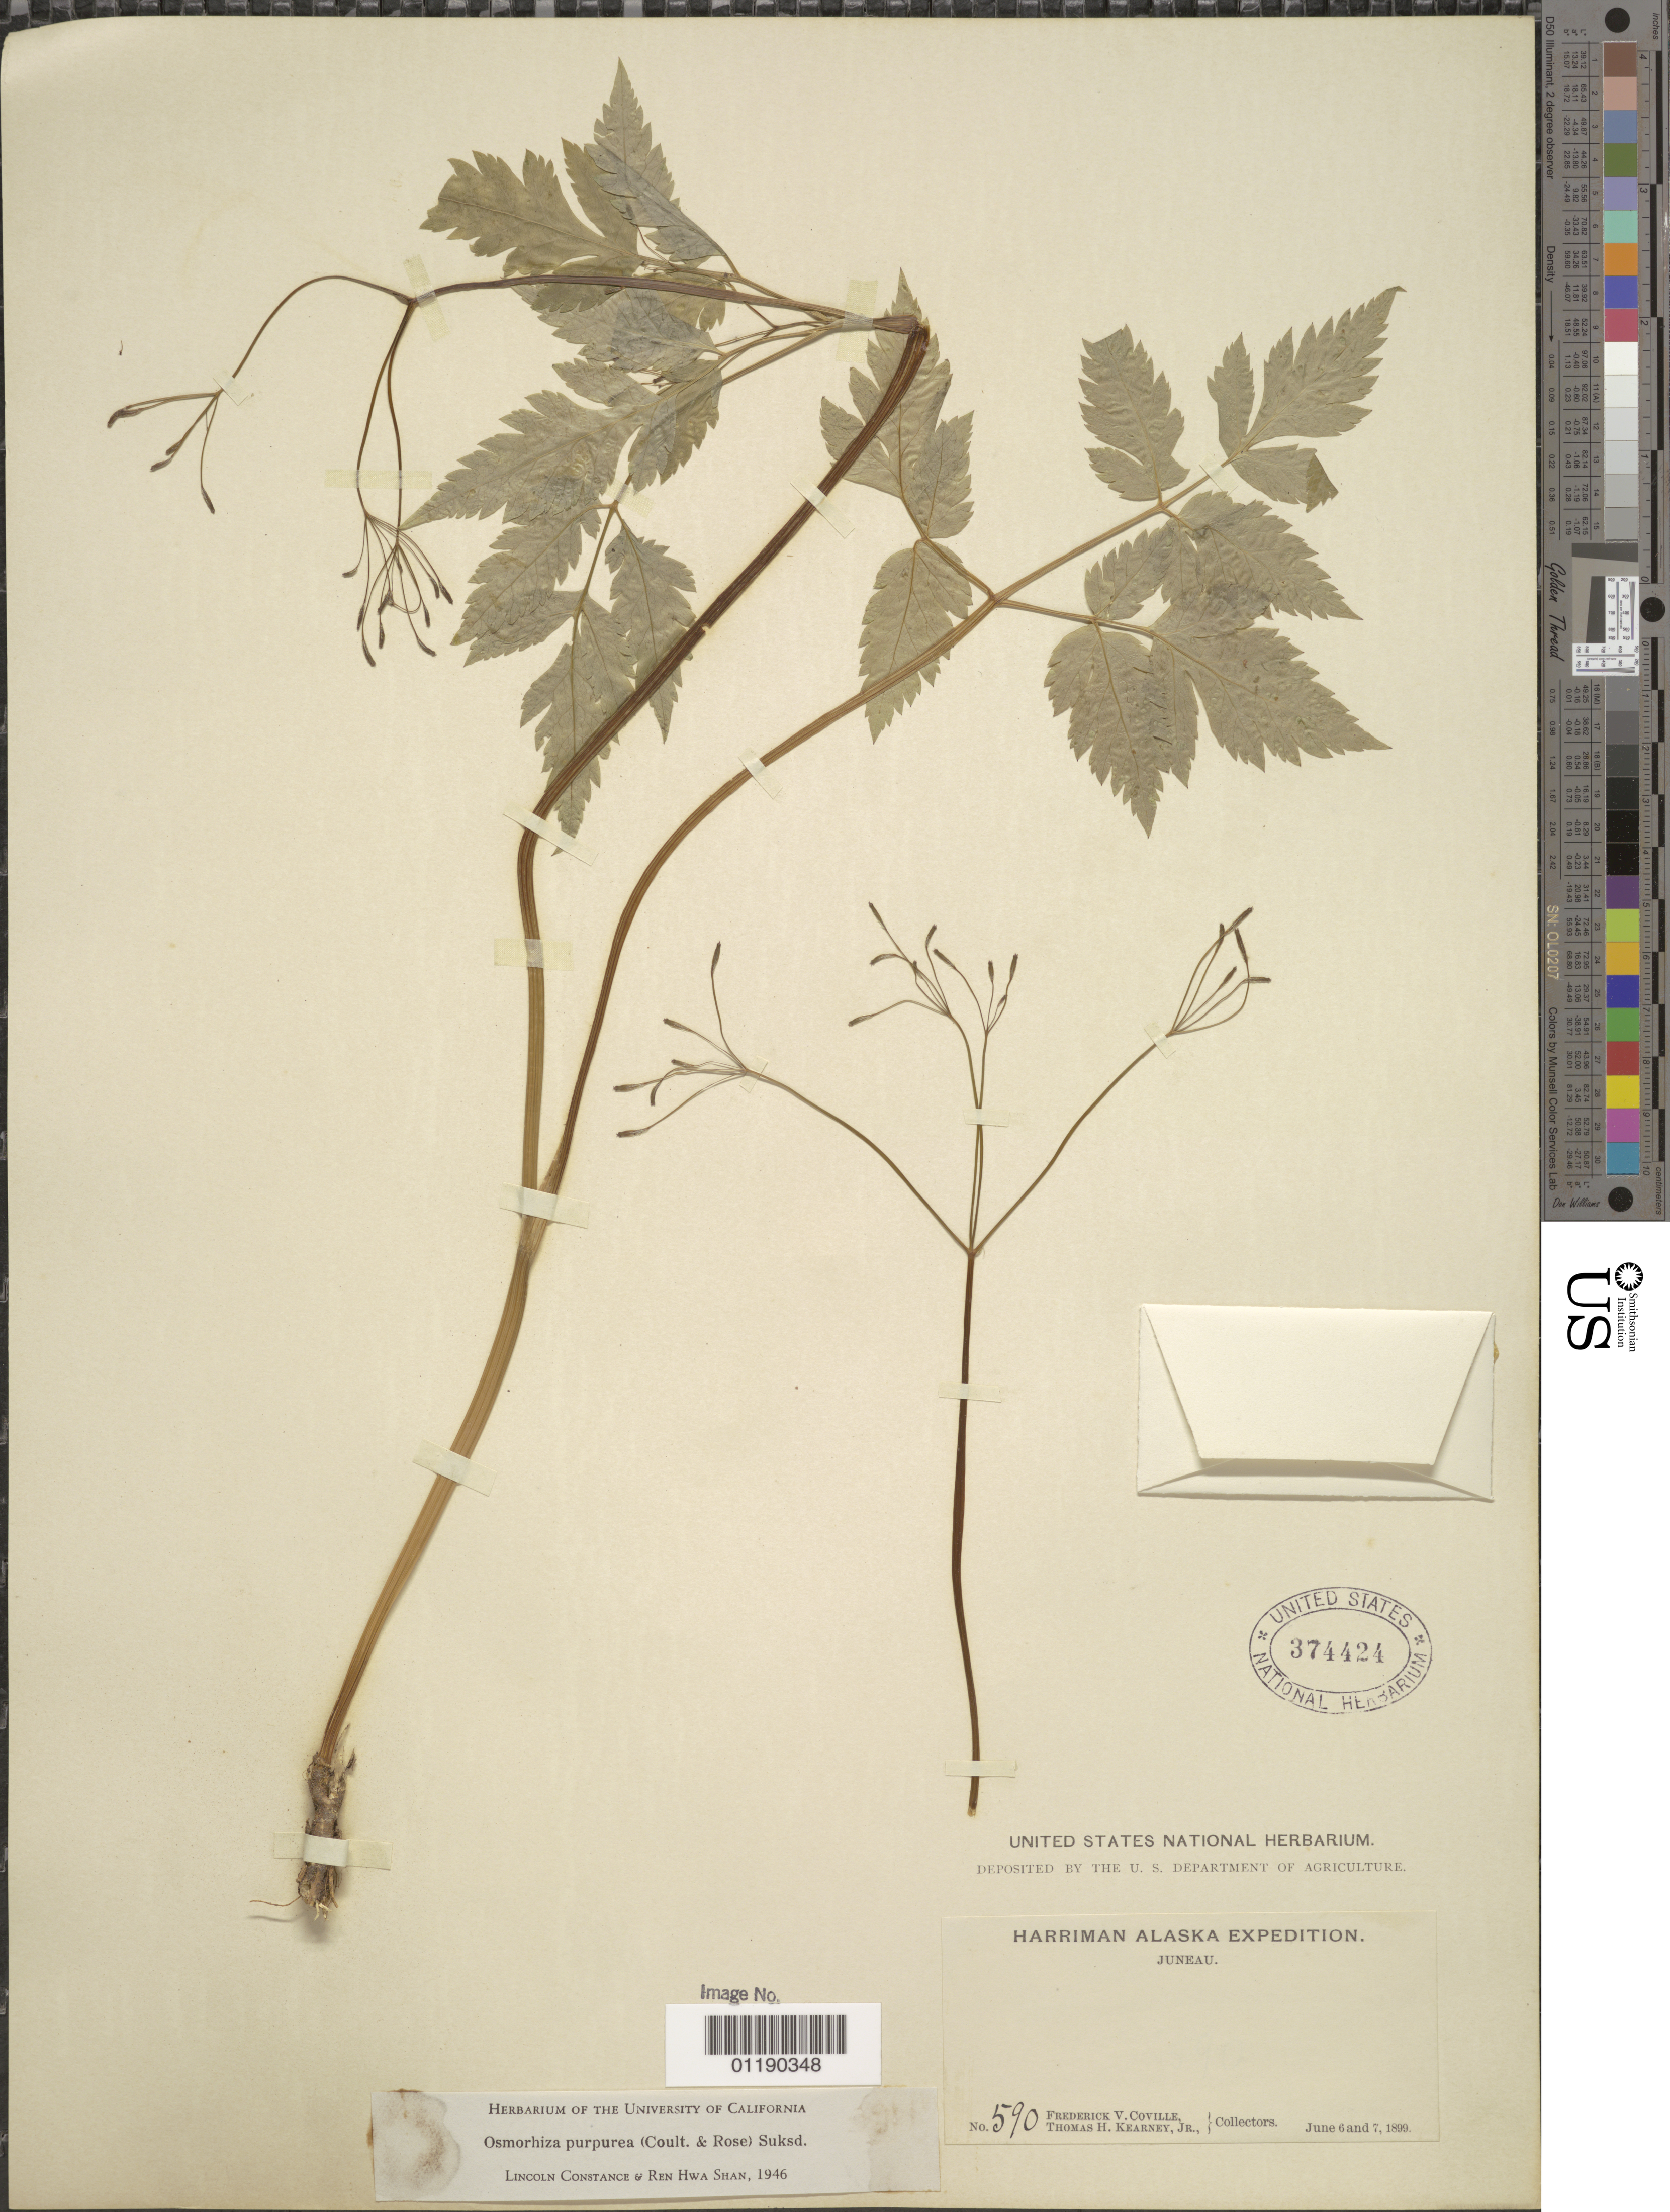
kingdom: Plantae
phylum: Tracheophyta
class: Magnoliopsida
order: Apiales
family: Apiaceae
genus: Osmorhiza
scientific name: Osmorhiza purpurea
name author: (J.M. Coult. & Rose) Suksd.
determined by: Constance, L.; Shan, R. H.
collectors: F. V. Coville & C. Kearney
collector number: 590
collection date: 1899-06-06,1899-06-07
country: United States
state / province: Alaska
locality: Juneau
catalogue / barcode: US 374424